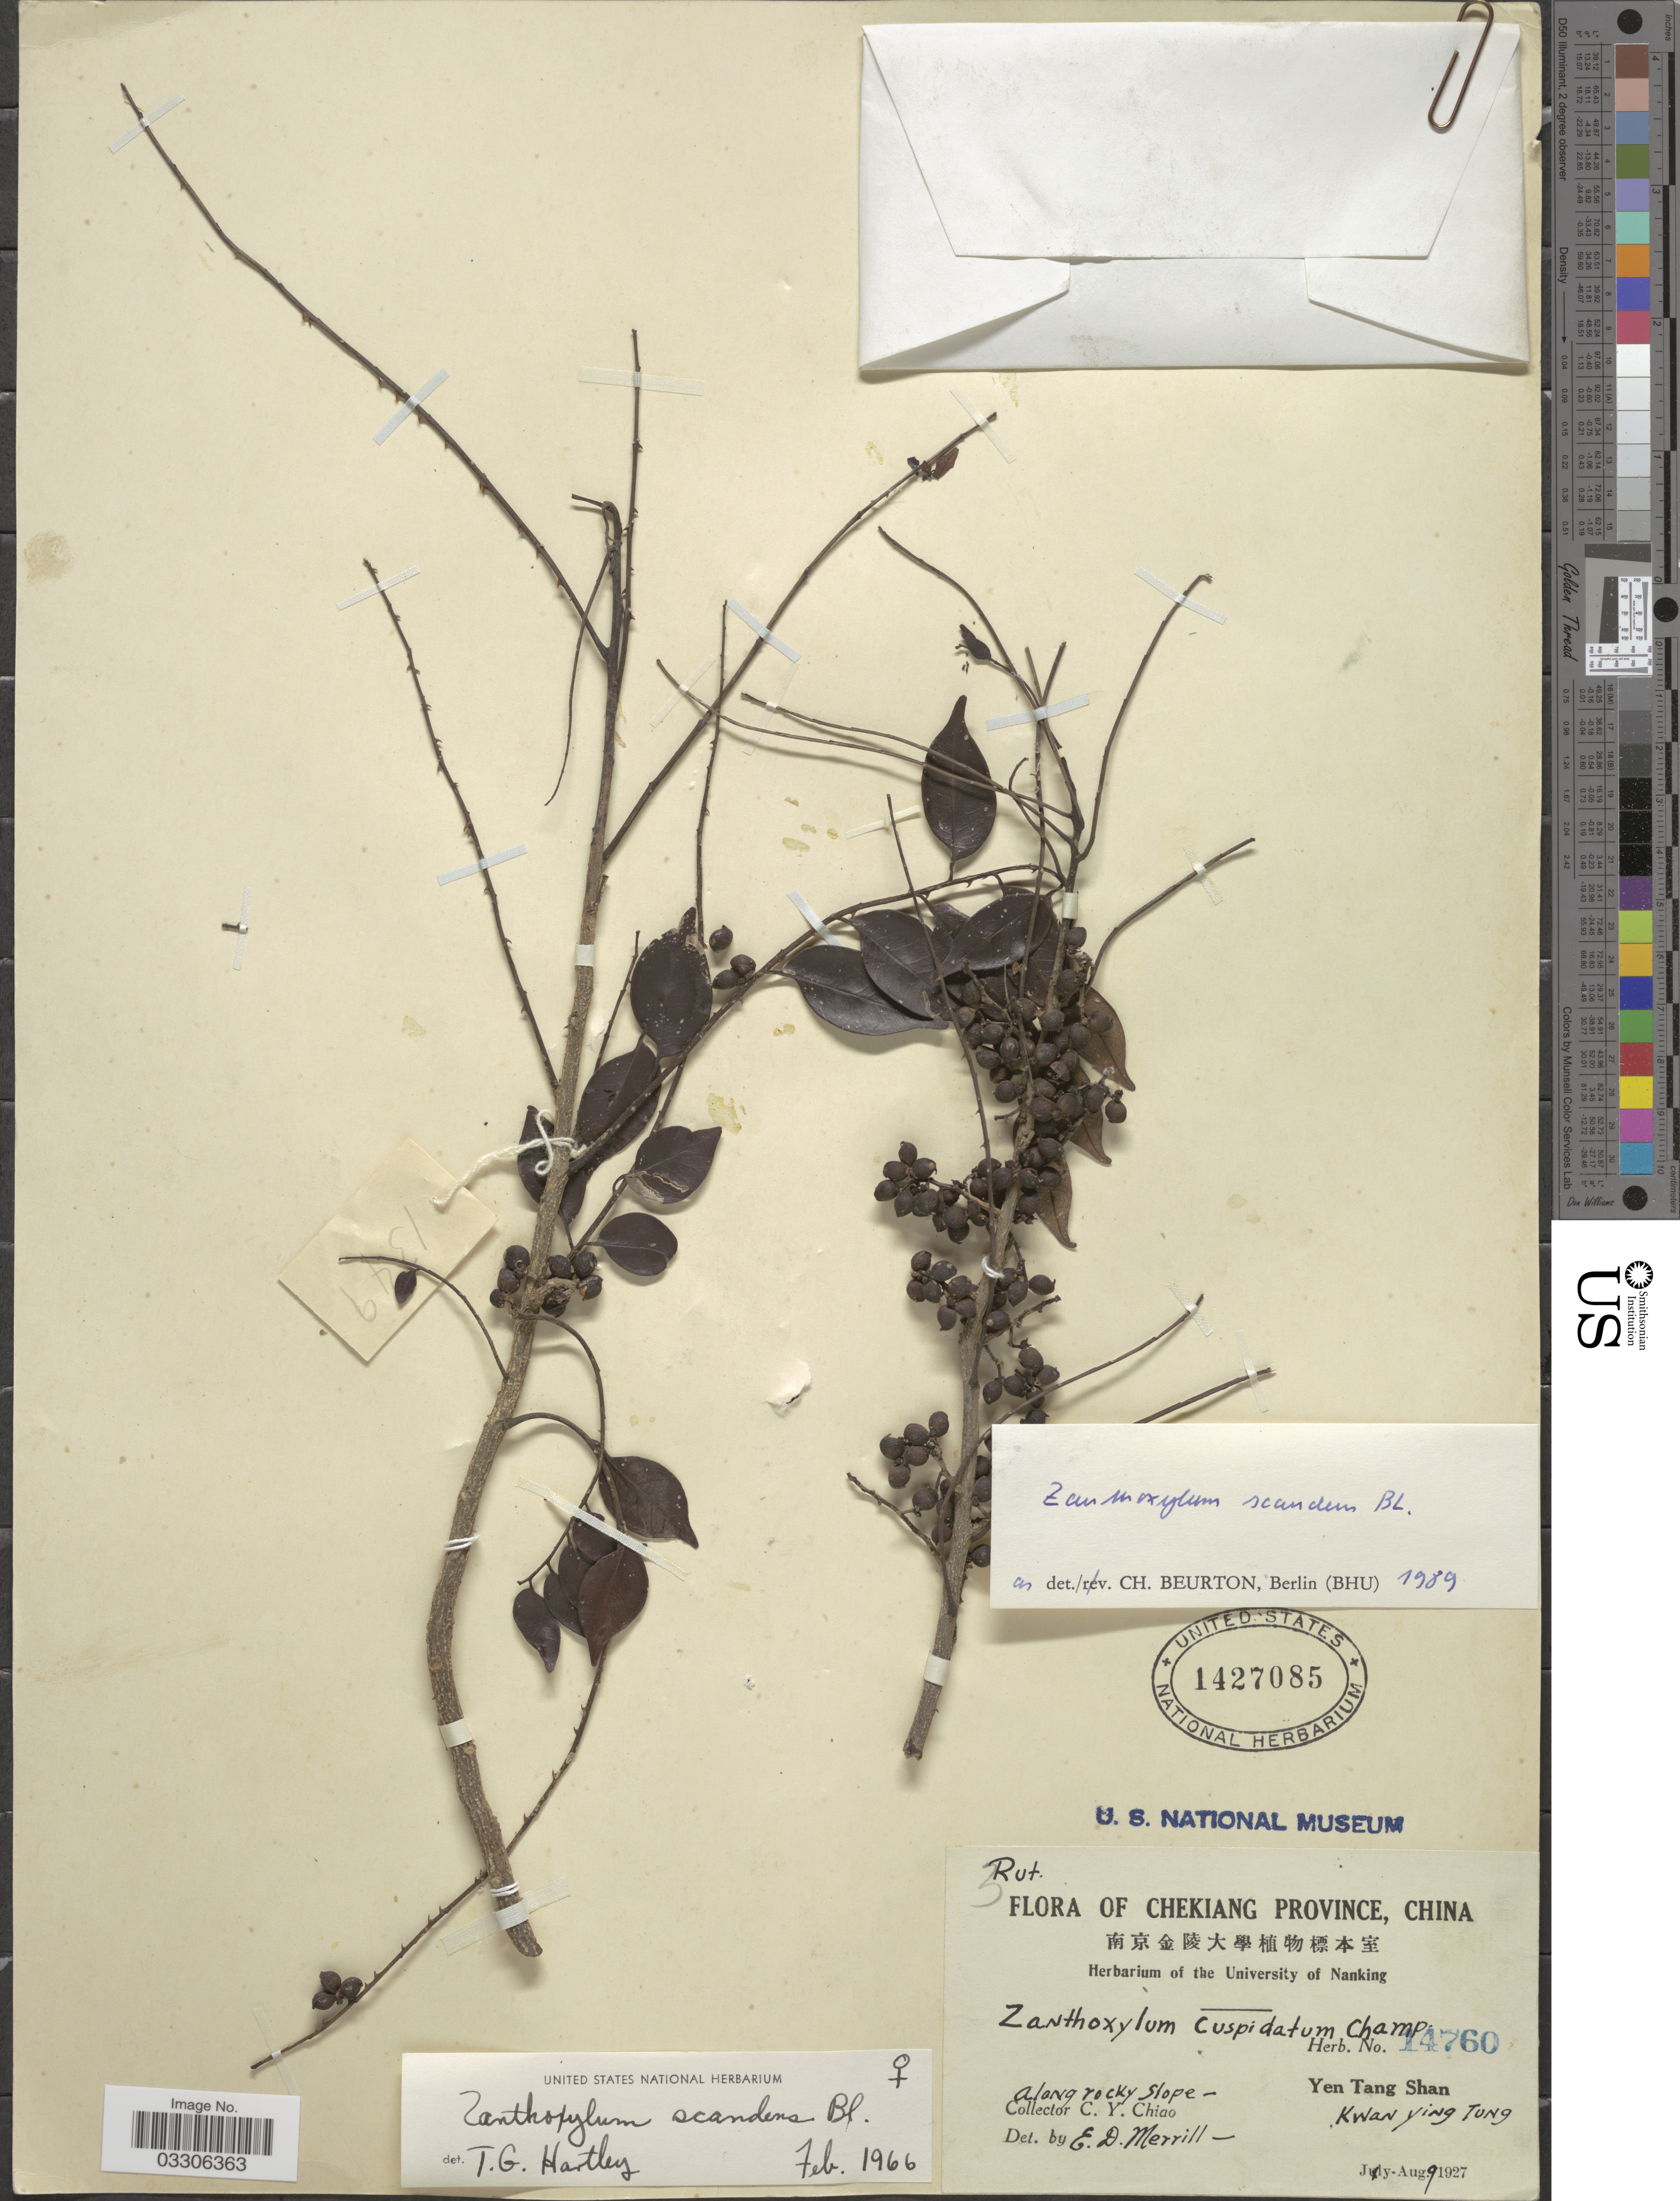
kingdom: Plantae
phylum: Tracheophyta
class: Magnoliopsida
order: Sapindales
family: Rutaceae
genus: Zanthoxylum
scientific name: Zanthoxylum scandens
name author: Blume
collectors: C. Y. Chiao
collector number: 14760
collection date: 1927-08-09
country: China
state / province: Zhejiang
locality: Chekiang Province. Yen Tang Shan. Kwan Ying Tung.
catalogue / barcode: US 1427085